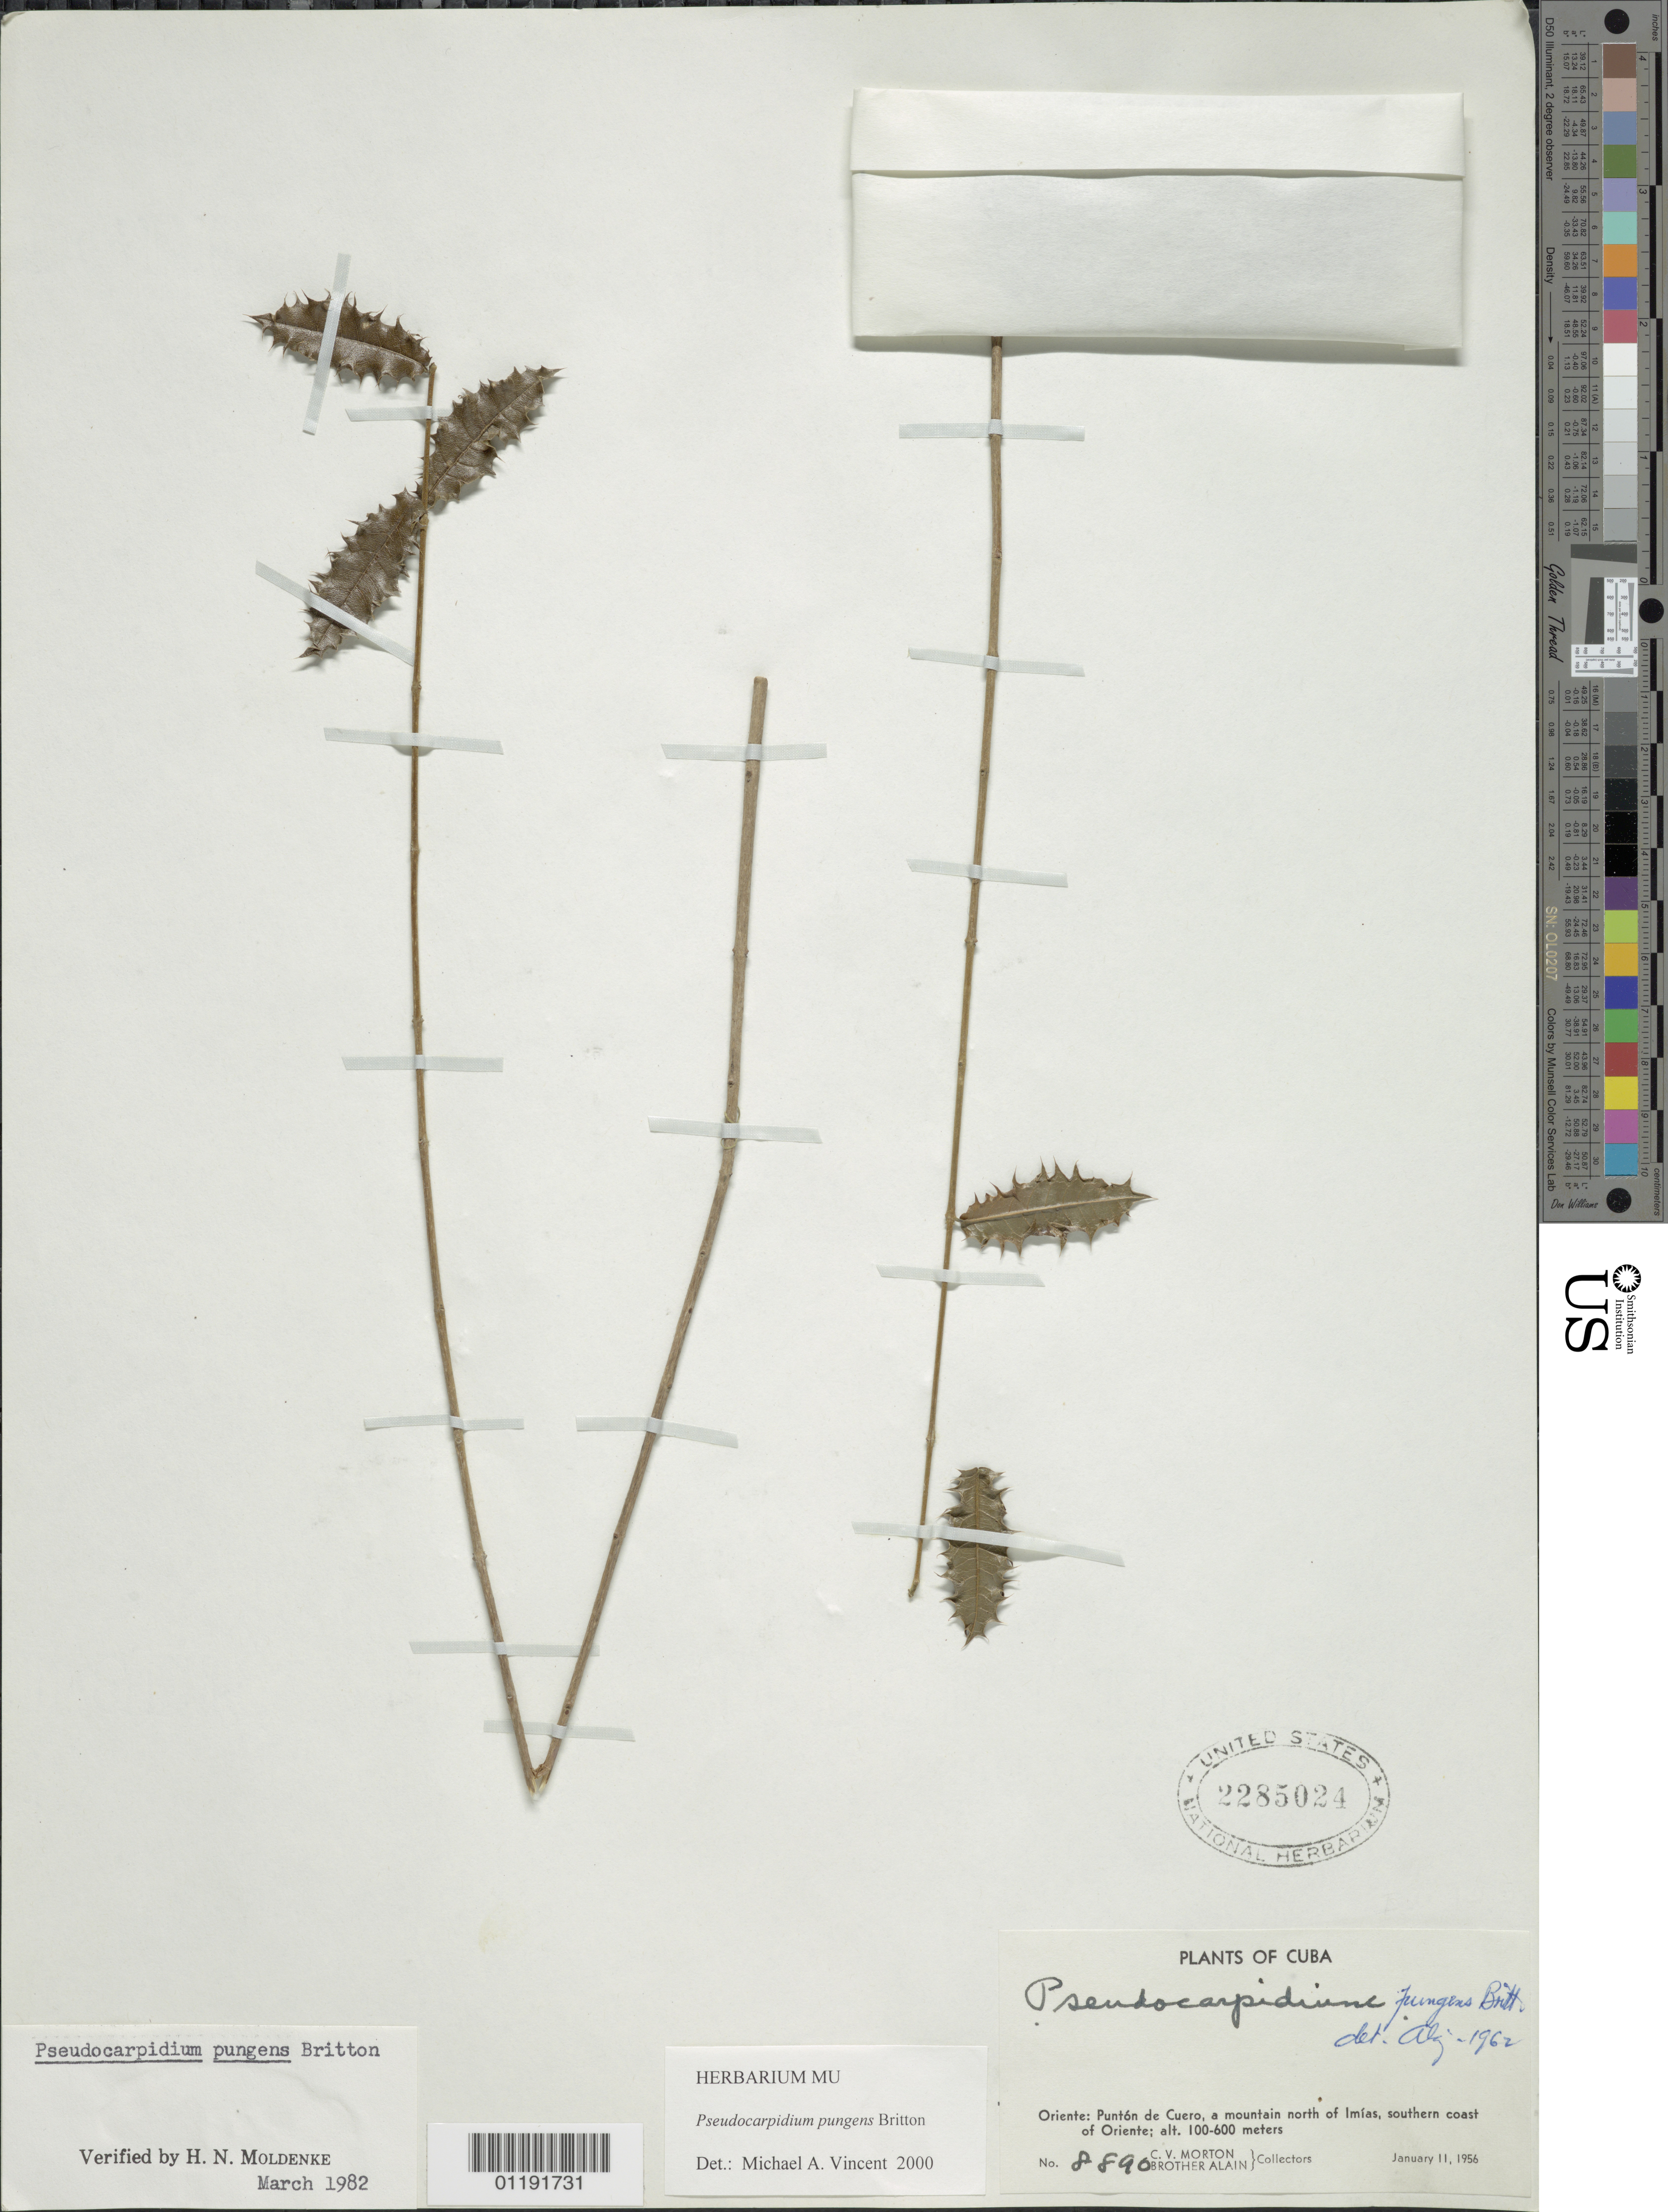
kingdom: Plantae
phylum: Tracheophyta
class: Magnoliopsida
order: Lamiales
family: Lamiaceae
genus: Pseudocarpidium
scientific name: Pseudocarpidium pungens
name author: Britton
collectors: C. V. Morton & A. H. Liogier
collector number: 8890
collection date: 1956-01-11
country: Cuba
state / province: Oriente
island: Cuba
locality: Punton de Cuero, N of Imias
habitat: Mountain, S coast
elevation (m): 100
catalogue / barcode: US 2285024